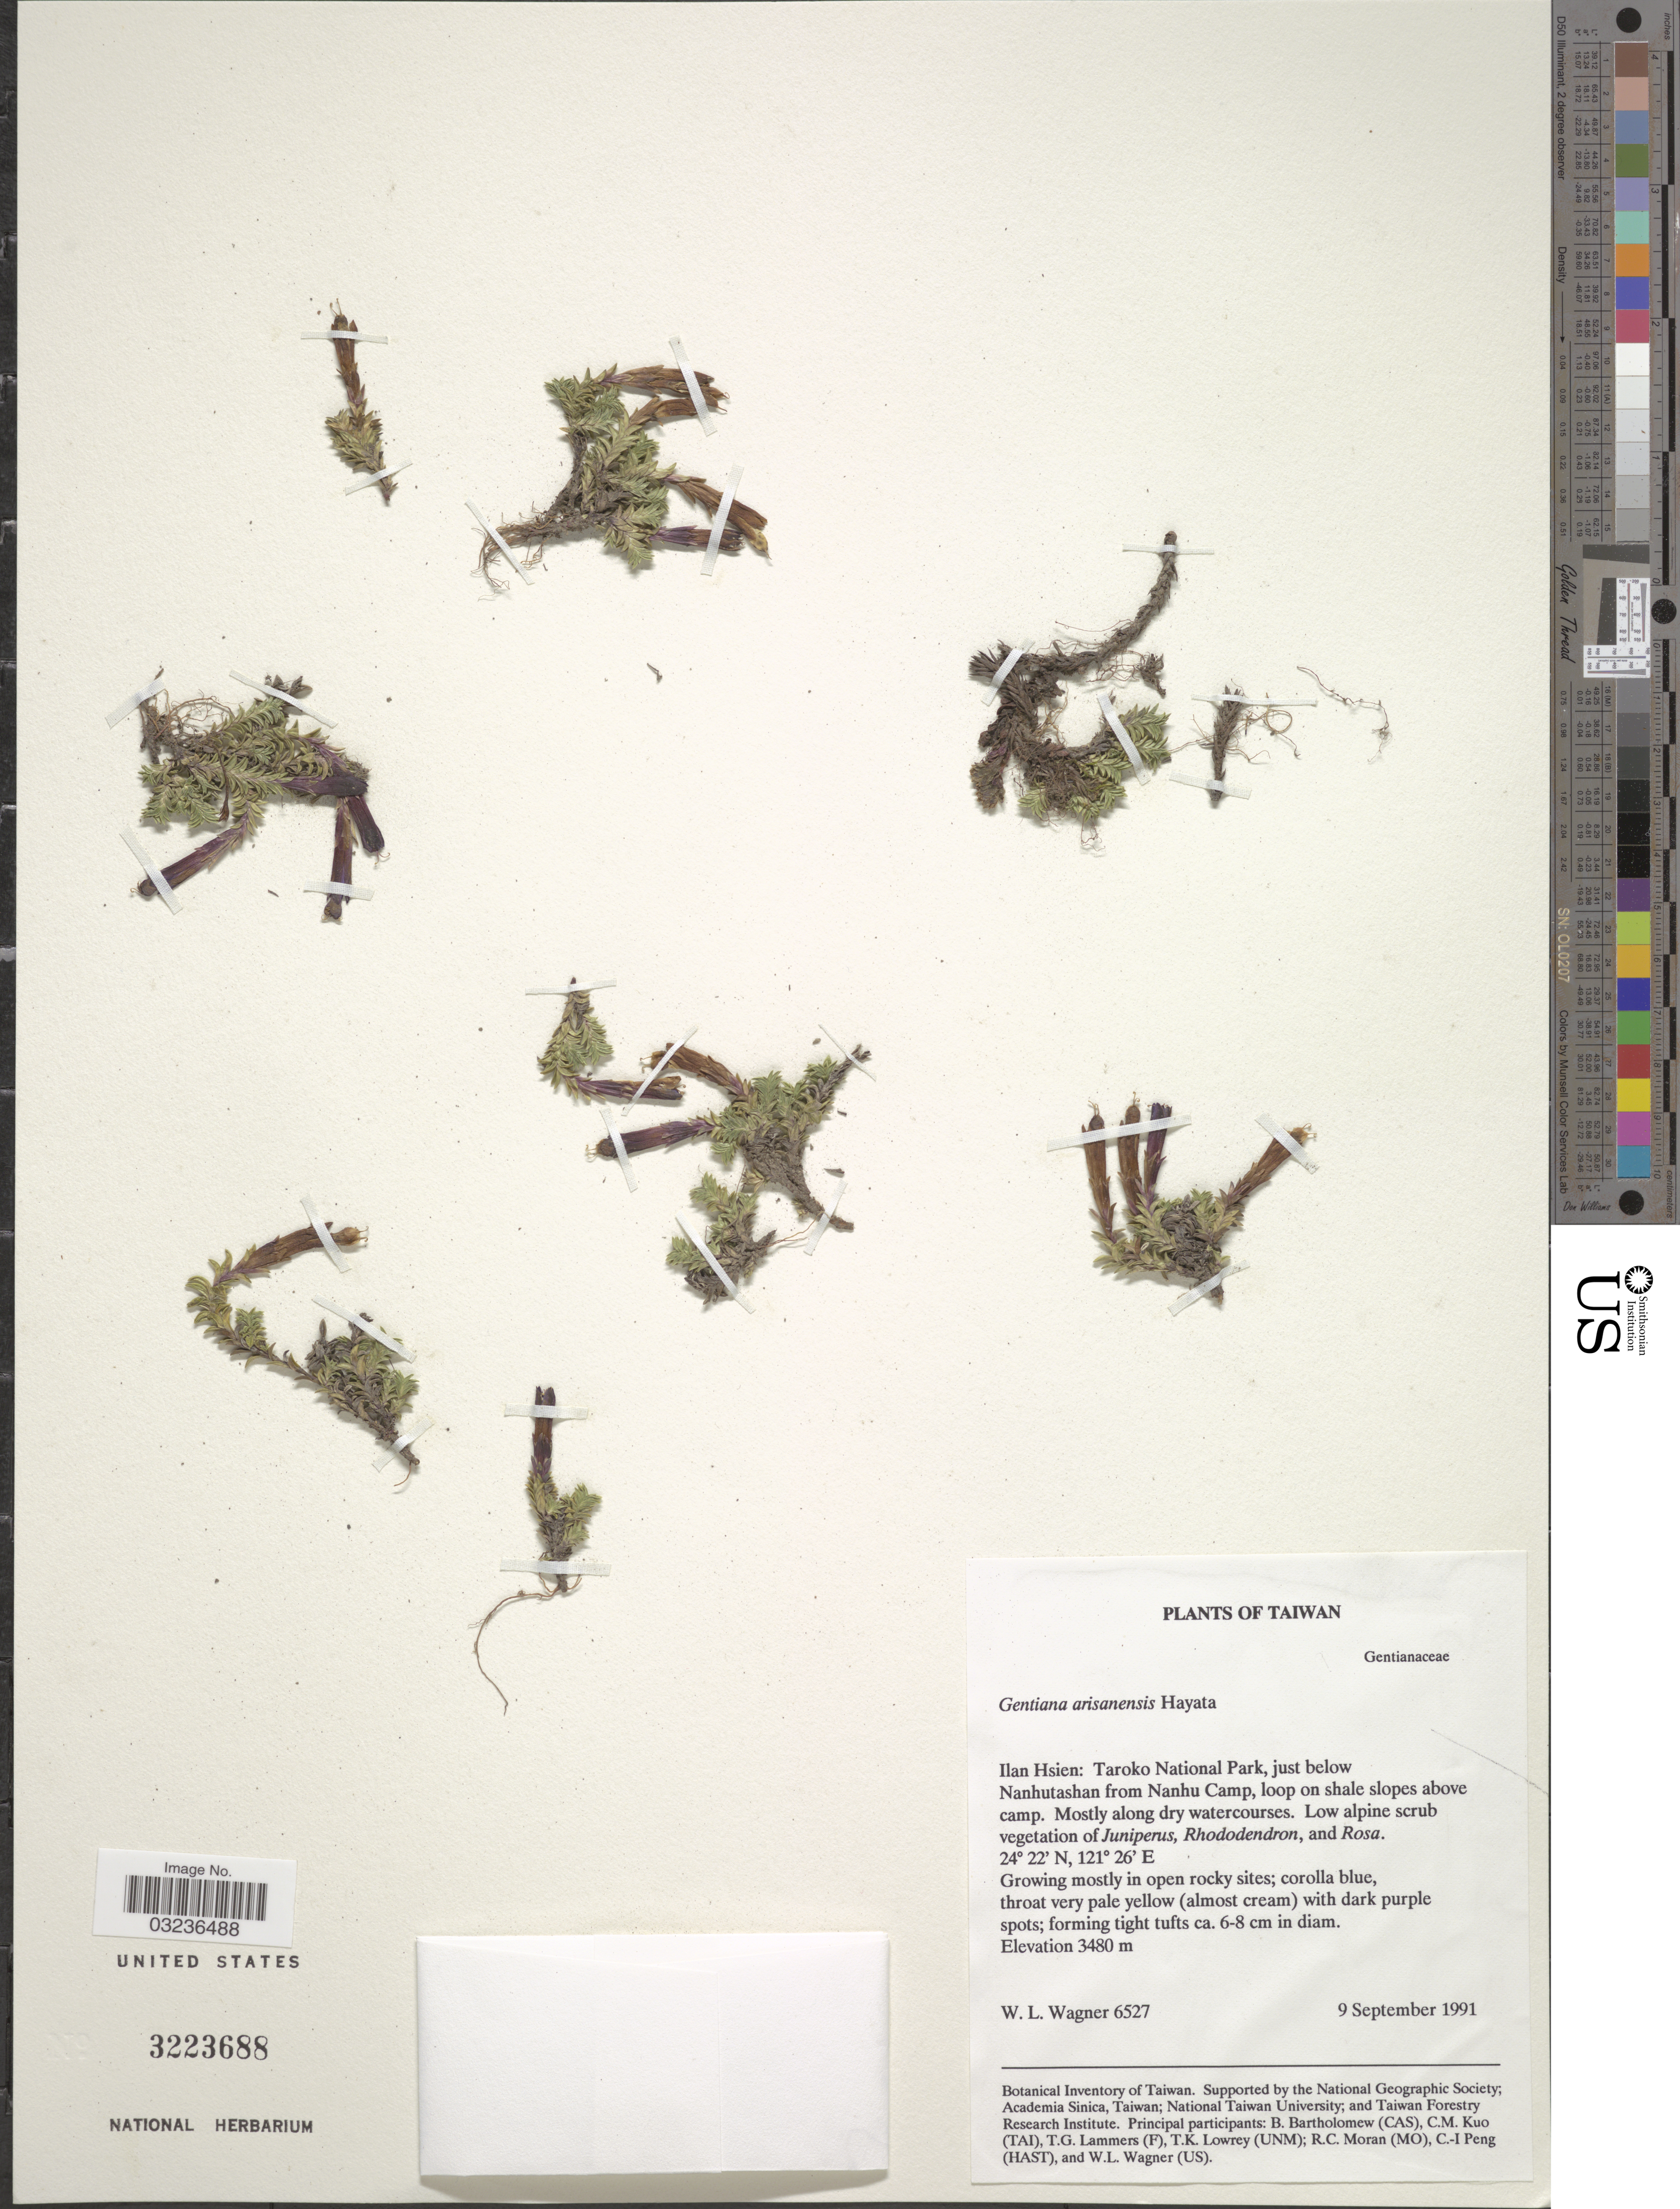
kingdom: Plantae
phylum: Tracheophyta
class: Magnoliopsida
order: Gentianales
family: Gentianaceae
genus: Gentiana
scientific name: Gentiana arisanensis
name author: Hayata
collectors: W. L. Wagner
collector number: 6527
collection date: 1991-09-09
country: Taiwan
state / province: Ilan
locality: Ilan Hsien: Taroko National Park, just below Nanhutashan from Nanhu Camp, loop on shale slopes above camp.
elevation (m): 3480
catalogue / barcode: US 3223688